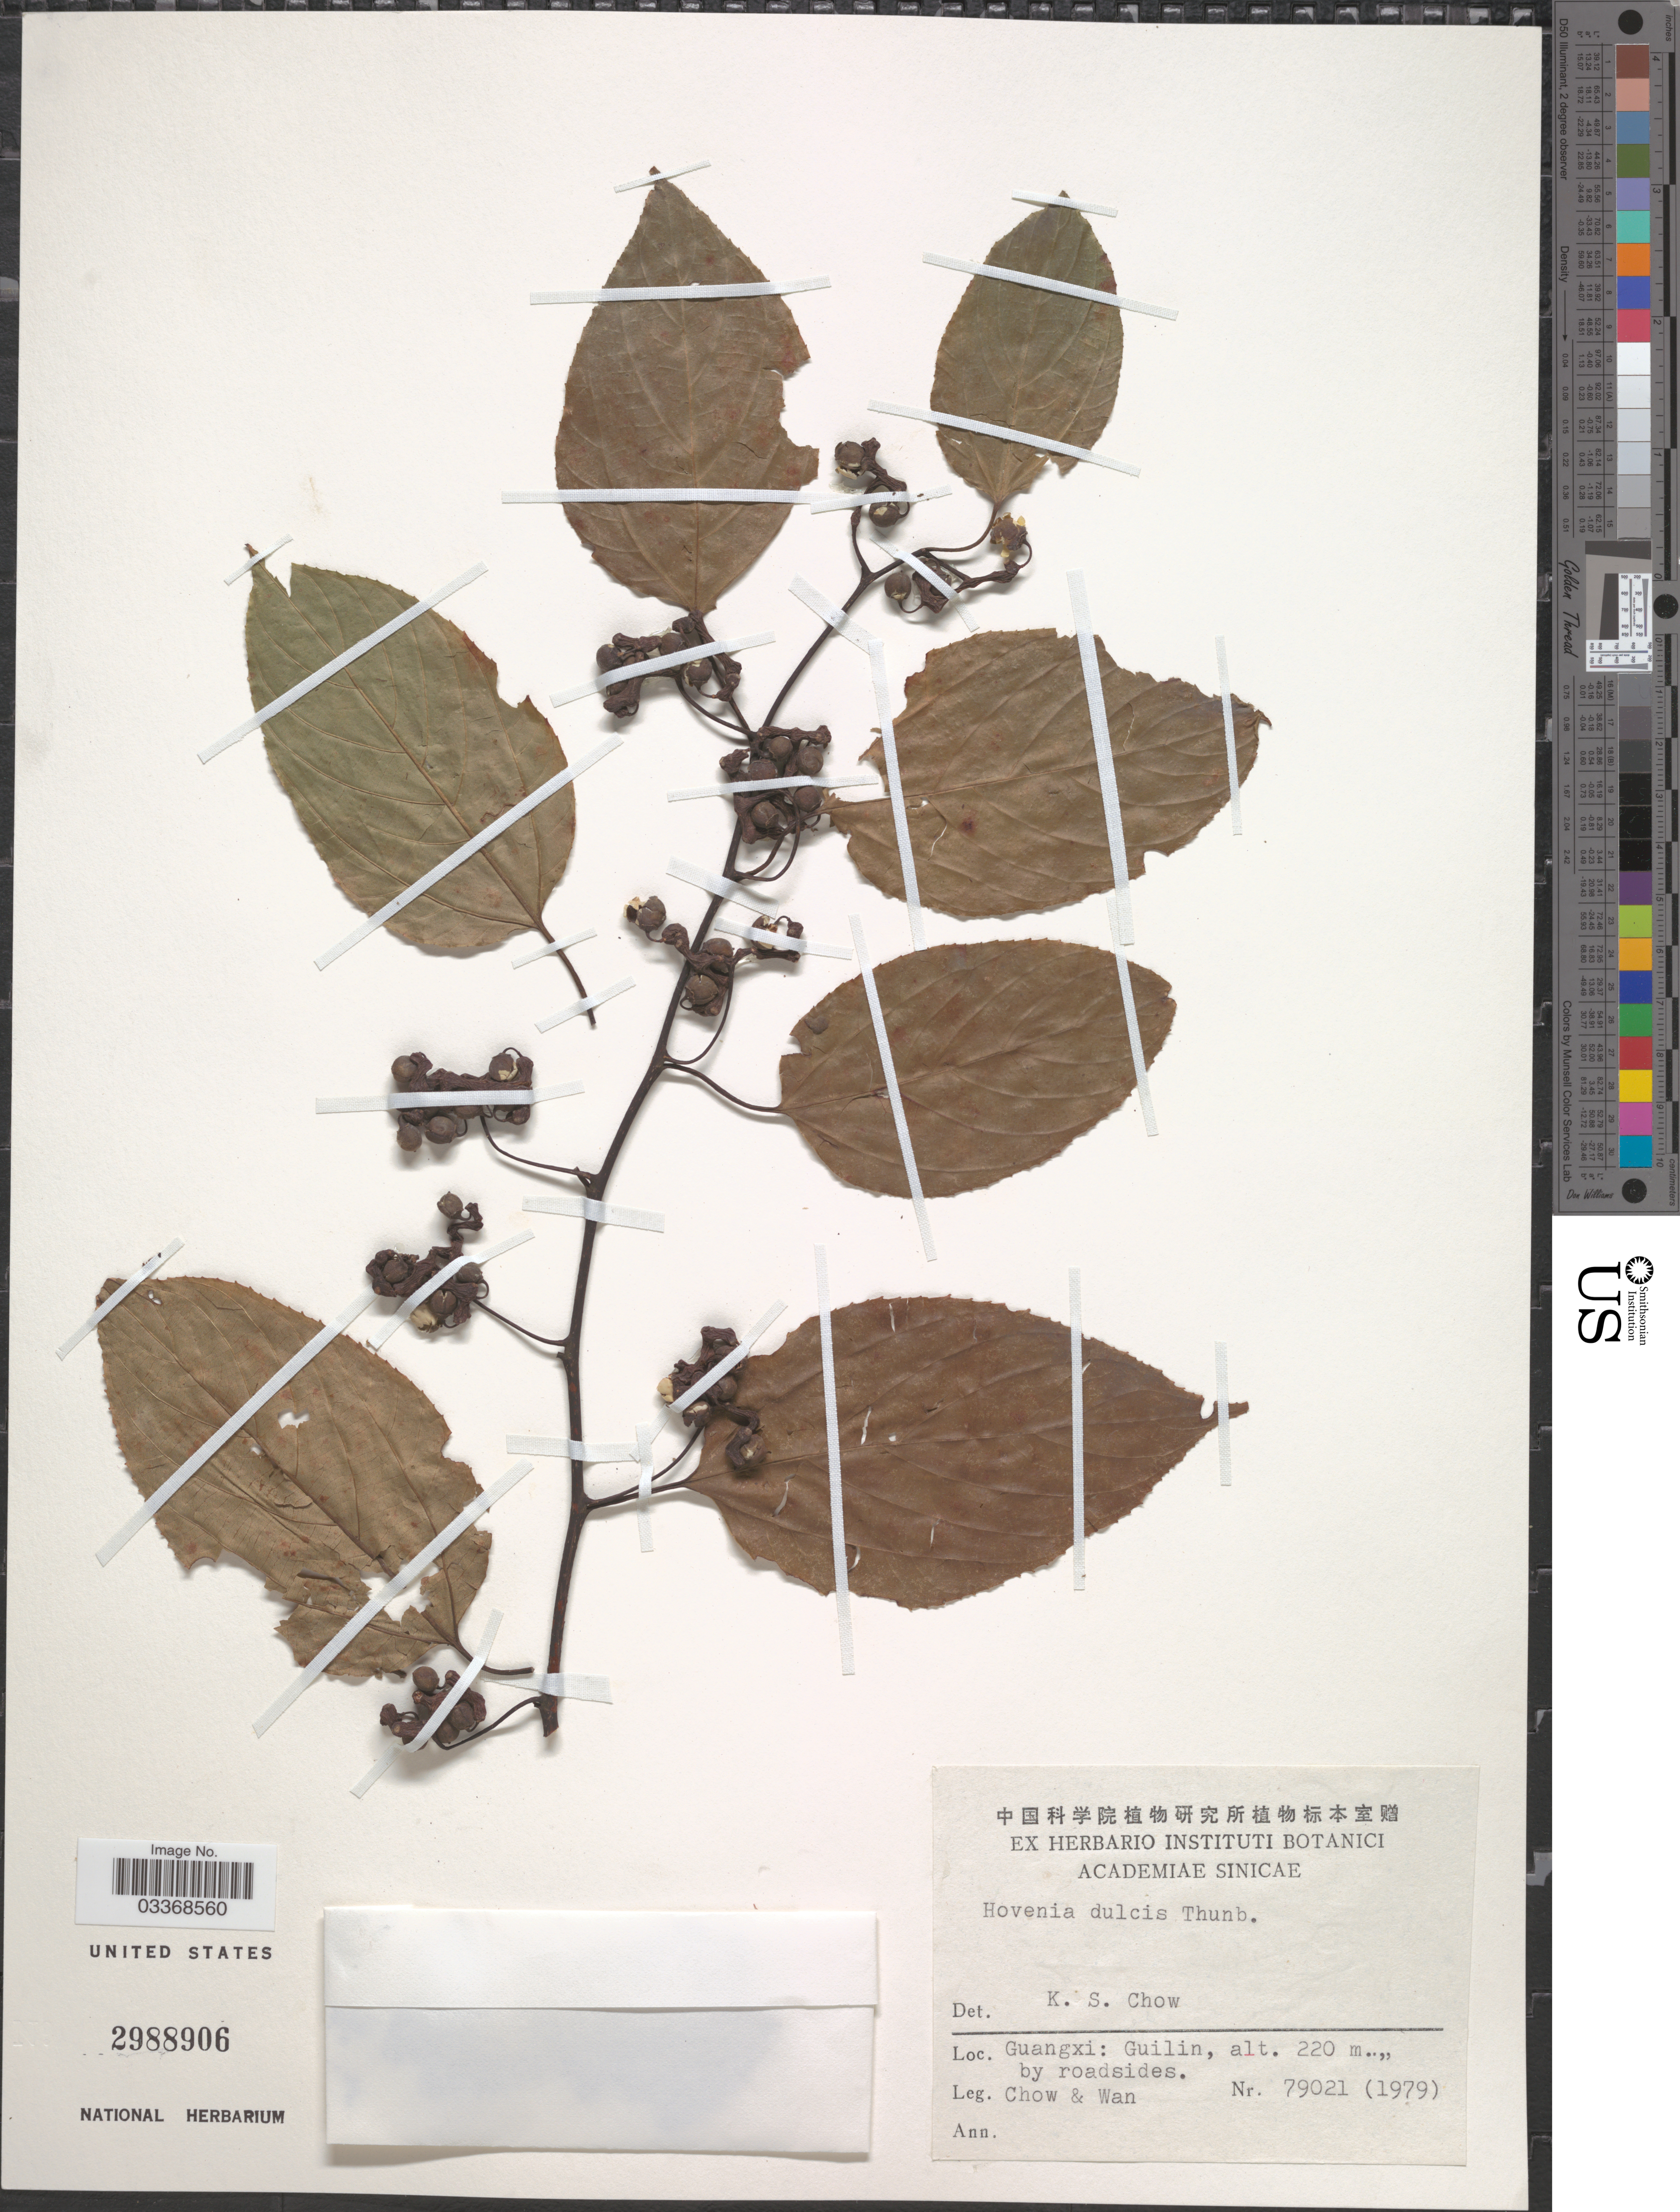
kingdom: Plantae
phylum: Tracheophyta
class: Magnoliopsida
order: Rosales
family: Rhamnaceae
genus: Hovenia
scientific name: Hovenia dulcis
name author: Thunb.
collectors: Chow, -- & -. Wan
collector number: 79021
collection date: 1979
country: China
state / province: Guangxi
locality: Guilin.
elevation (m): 220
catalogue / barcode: US 2988909